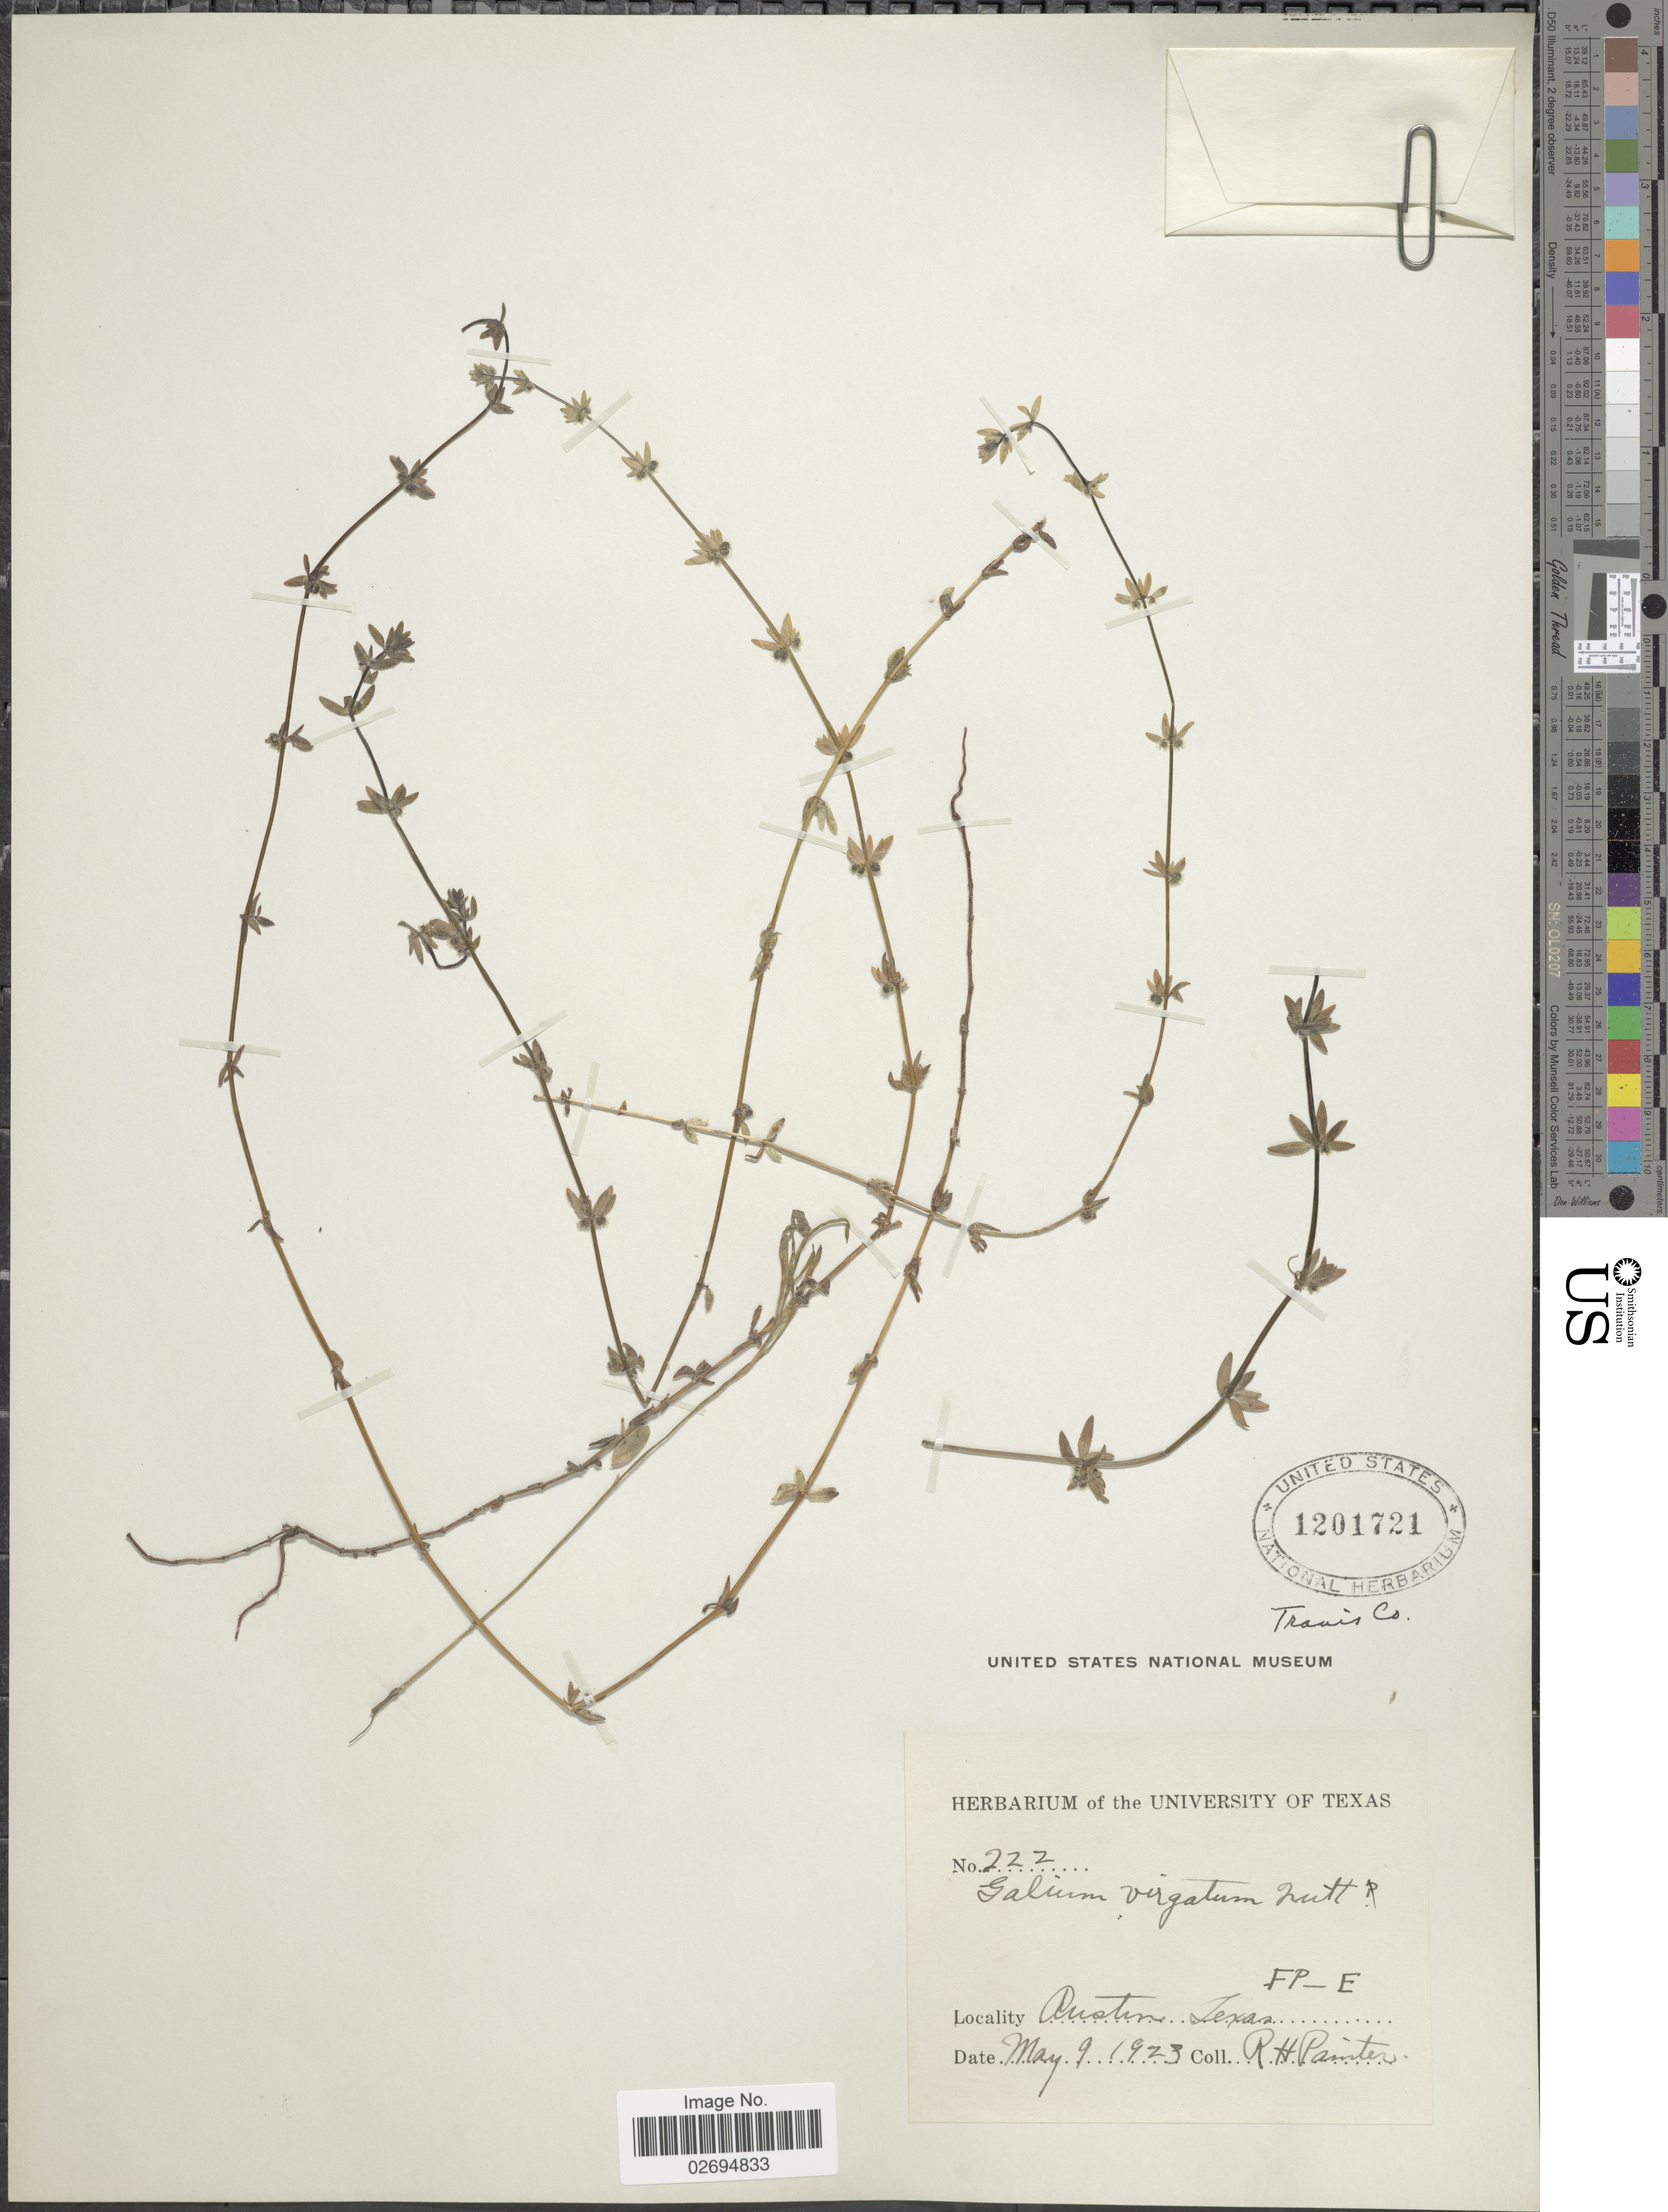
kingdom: Plantae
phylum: Tracheophyta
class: Magnoliopsida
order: Gentianales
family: Rubiaceae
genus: Galium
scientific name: Galium virgatum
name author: Nutt.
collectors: Painter, R. H.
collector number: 222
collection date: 1923-05-09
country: United States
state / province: Texas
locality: Austin, Travis Co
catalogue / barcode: US 1201721